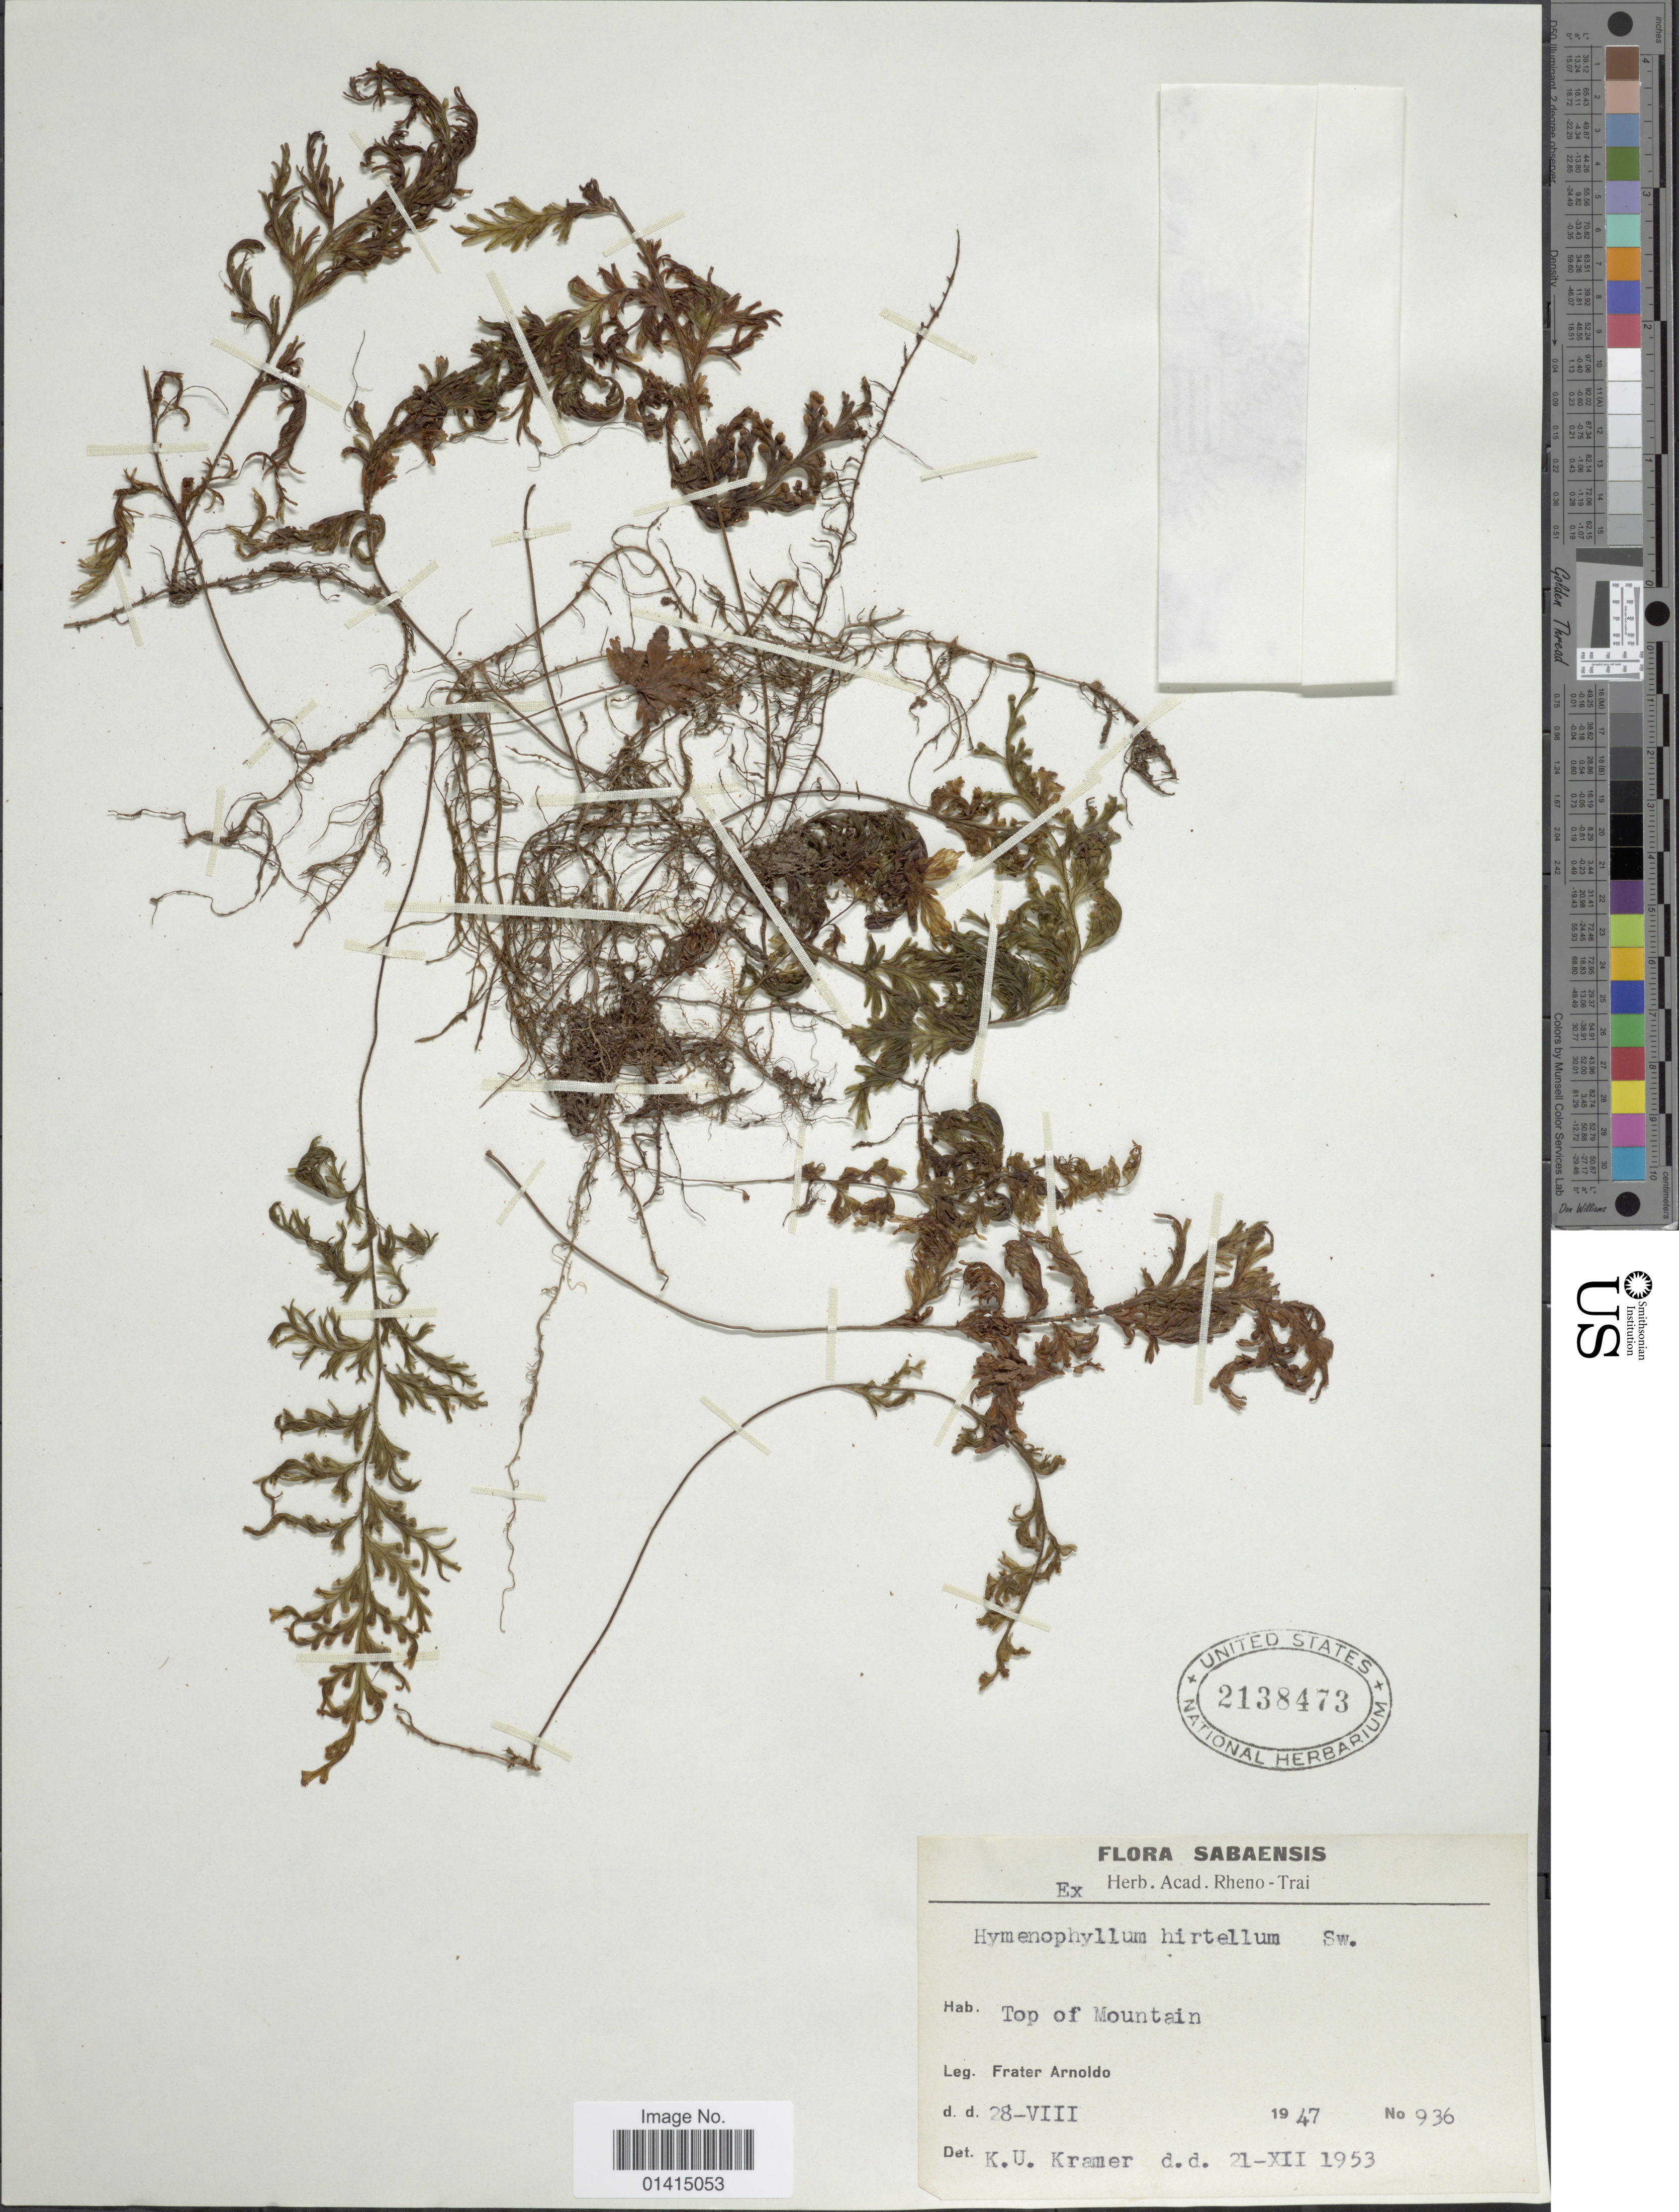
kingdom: Plantae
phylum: Tracheophyta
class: Polypodiopsida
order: Hymenophyllales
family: Hymenophyllaceae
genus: Hymenophyllum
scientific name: Hymenophyllum hirtellum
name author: Sw. in Schrad.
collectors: N. Arnoldo-Broeders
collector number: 936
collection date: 1947-08-28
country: Netherlands Antilles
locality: Flora Sabaensis, Top of Mountain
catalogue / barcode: US 2138473